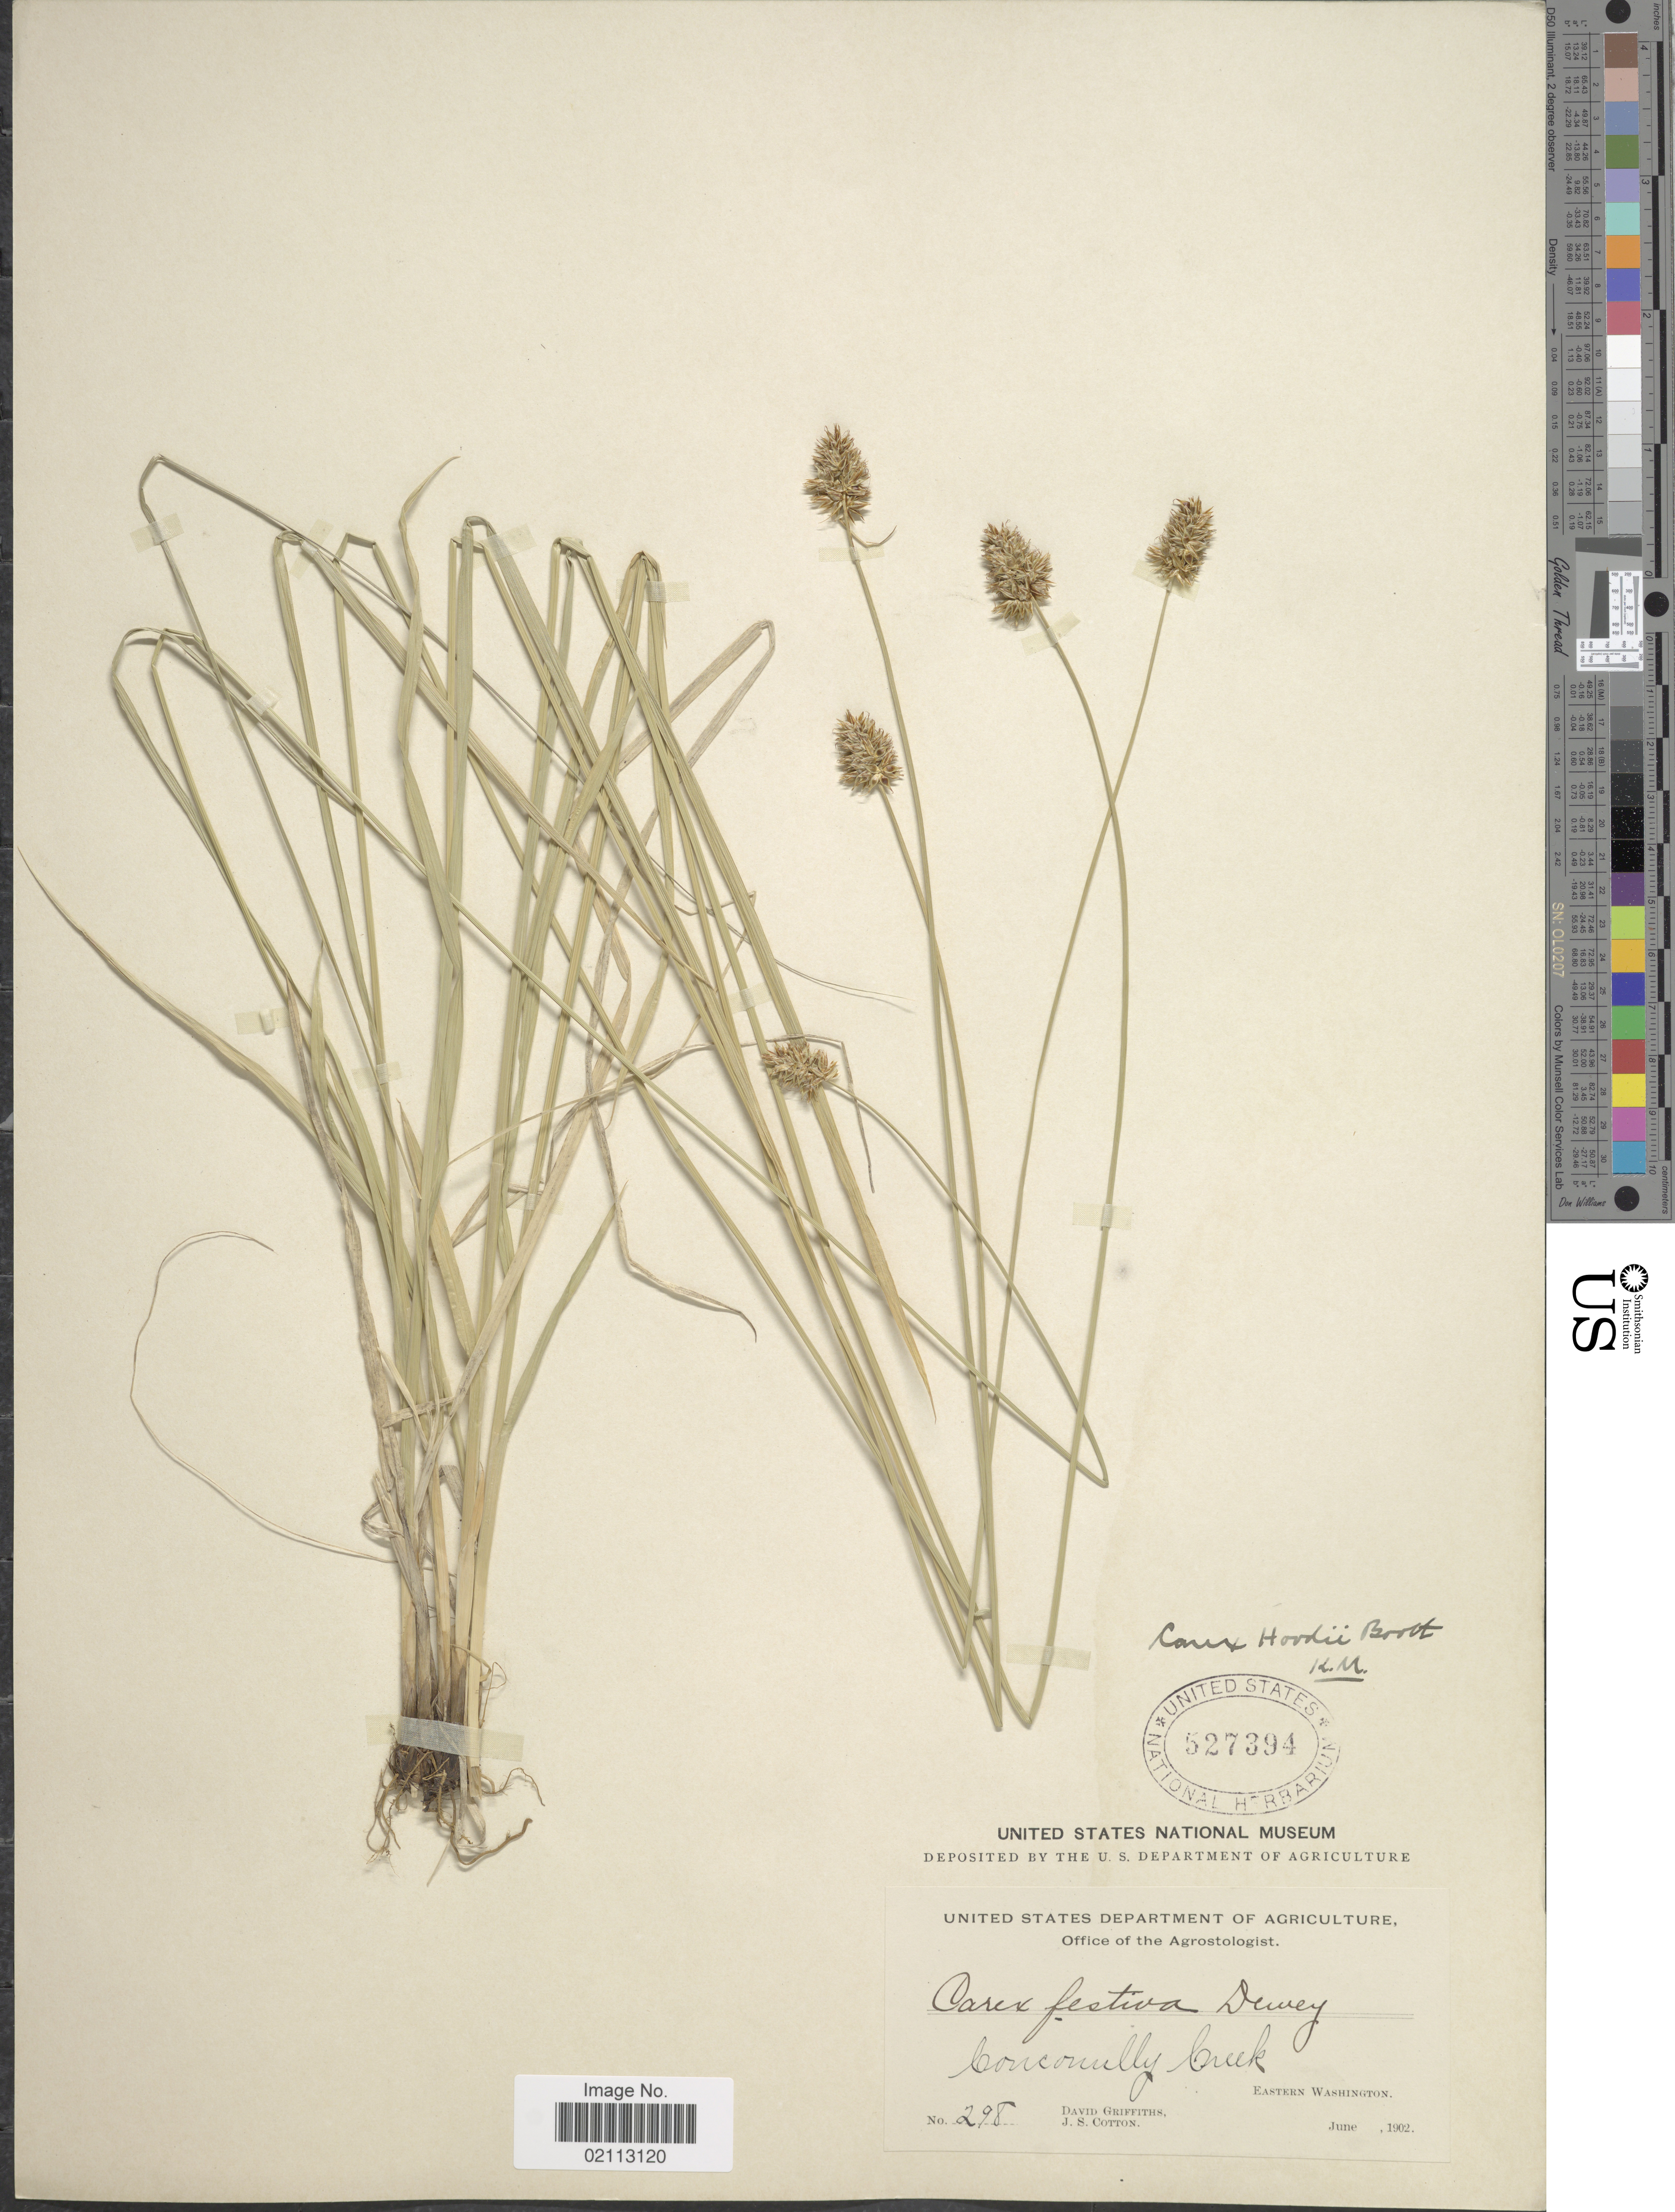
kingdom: Plantae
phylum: Tracheophyta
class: Liliopsida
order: Poales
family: Cyperaceae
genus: Carex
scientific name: Carex hoodii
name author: Boott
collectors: D. Griffiths & J. S. Cotton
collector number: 298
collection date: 1902-06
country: United States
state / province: Washington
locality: Conconully Creek. Eastern Washington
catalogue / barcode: US 527394